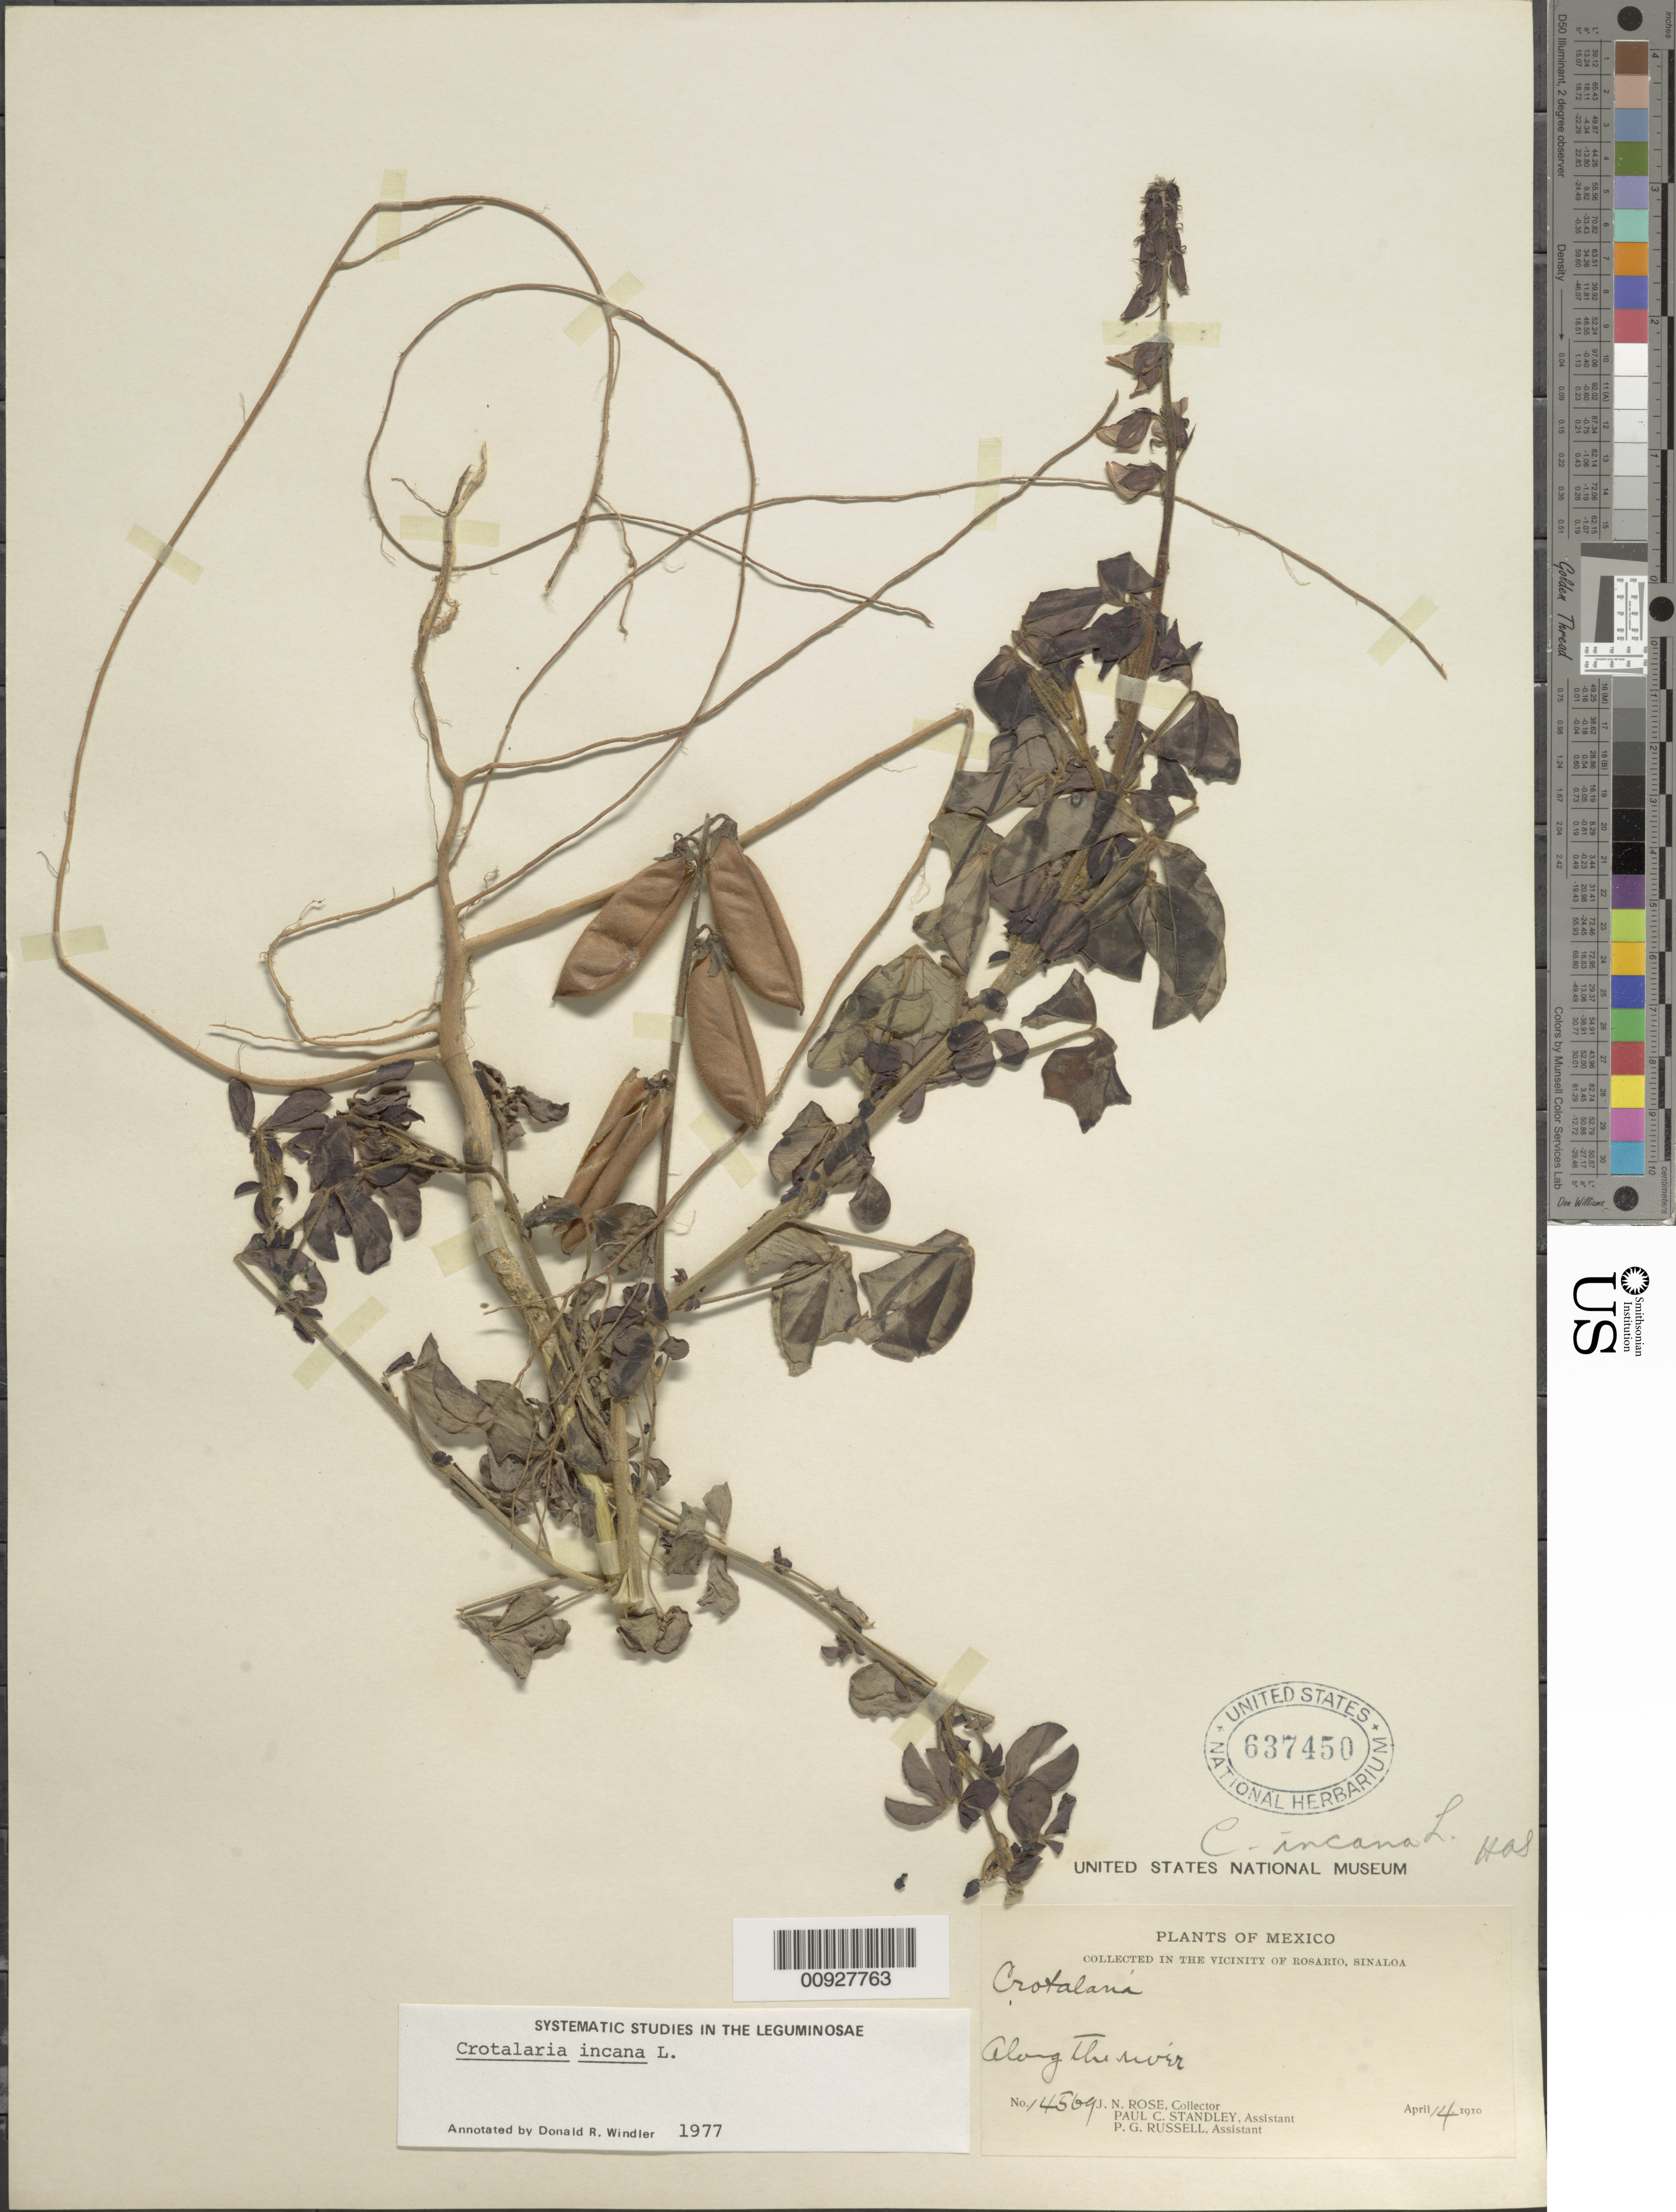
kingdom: Plantae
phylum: Tracheophyta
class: Magnoliopsida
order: Fabales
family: Fabaceae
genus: Crotalaria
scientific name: Crotalaria incana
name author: L.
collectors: J. N. Rose, P. C. Standley & P. G. Russell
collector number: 14569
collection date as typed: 14 Apr 1910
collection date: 1910-04-14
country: Mexico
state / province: Sinaloa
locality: In the vicinity of Rosario, State of Sinaloa.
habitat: Along the river.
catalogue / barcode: US 637450